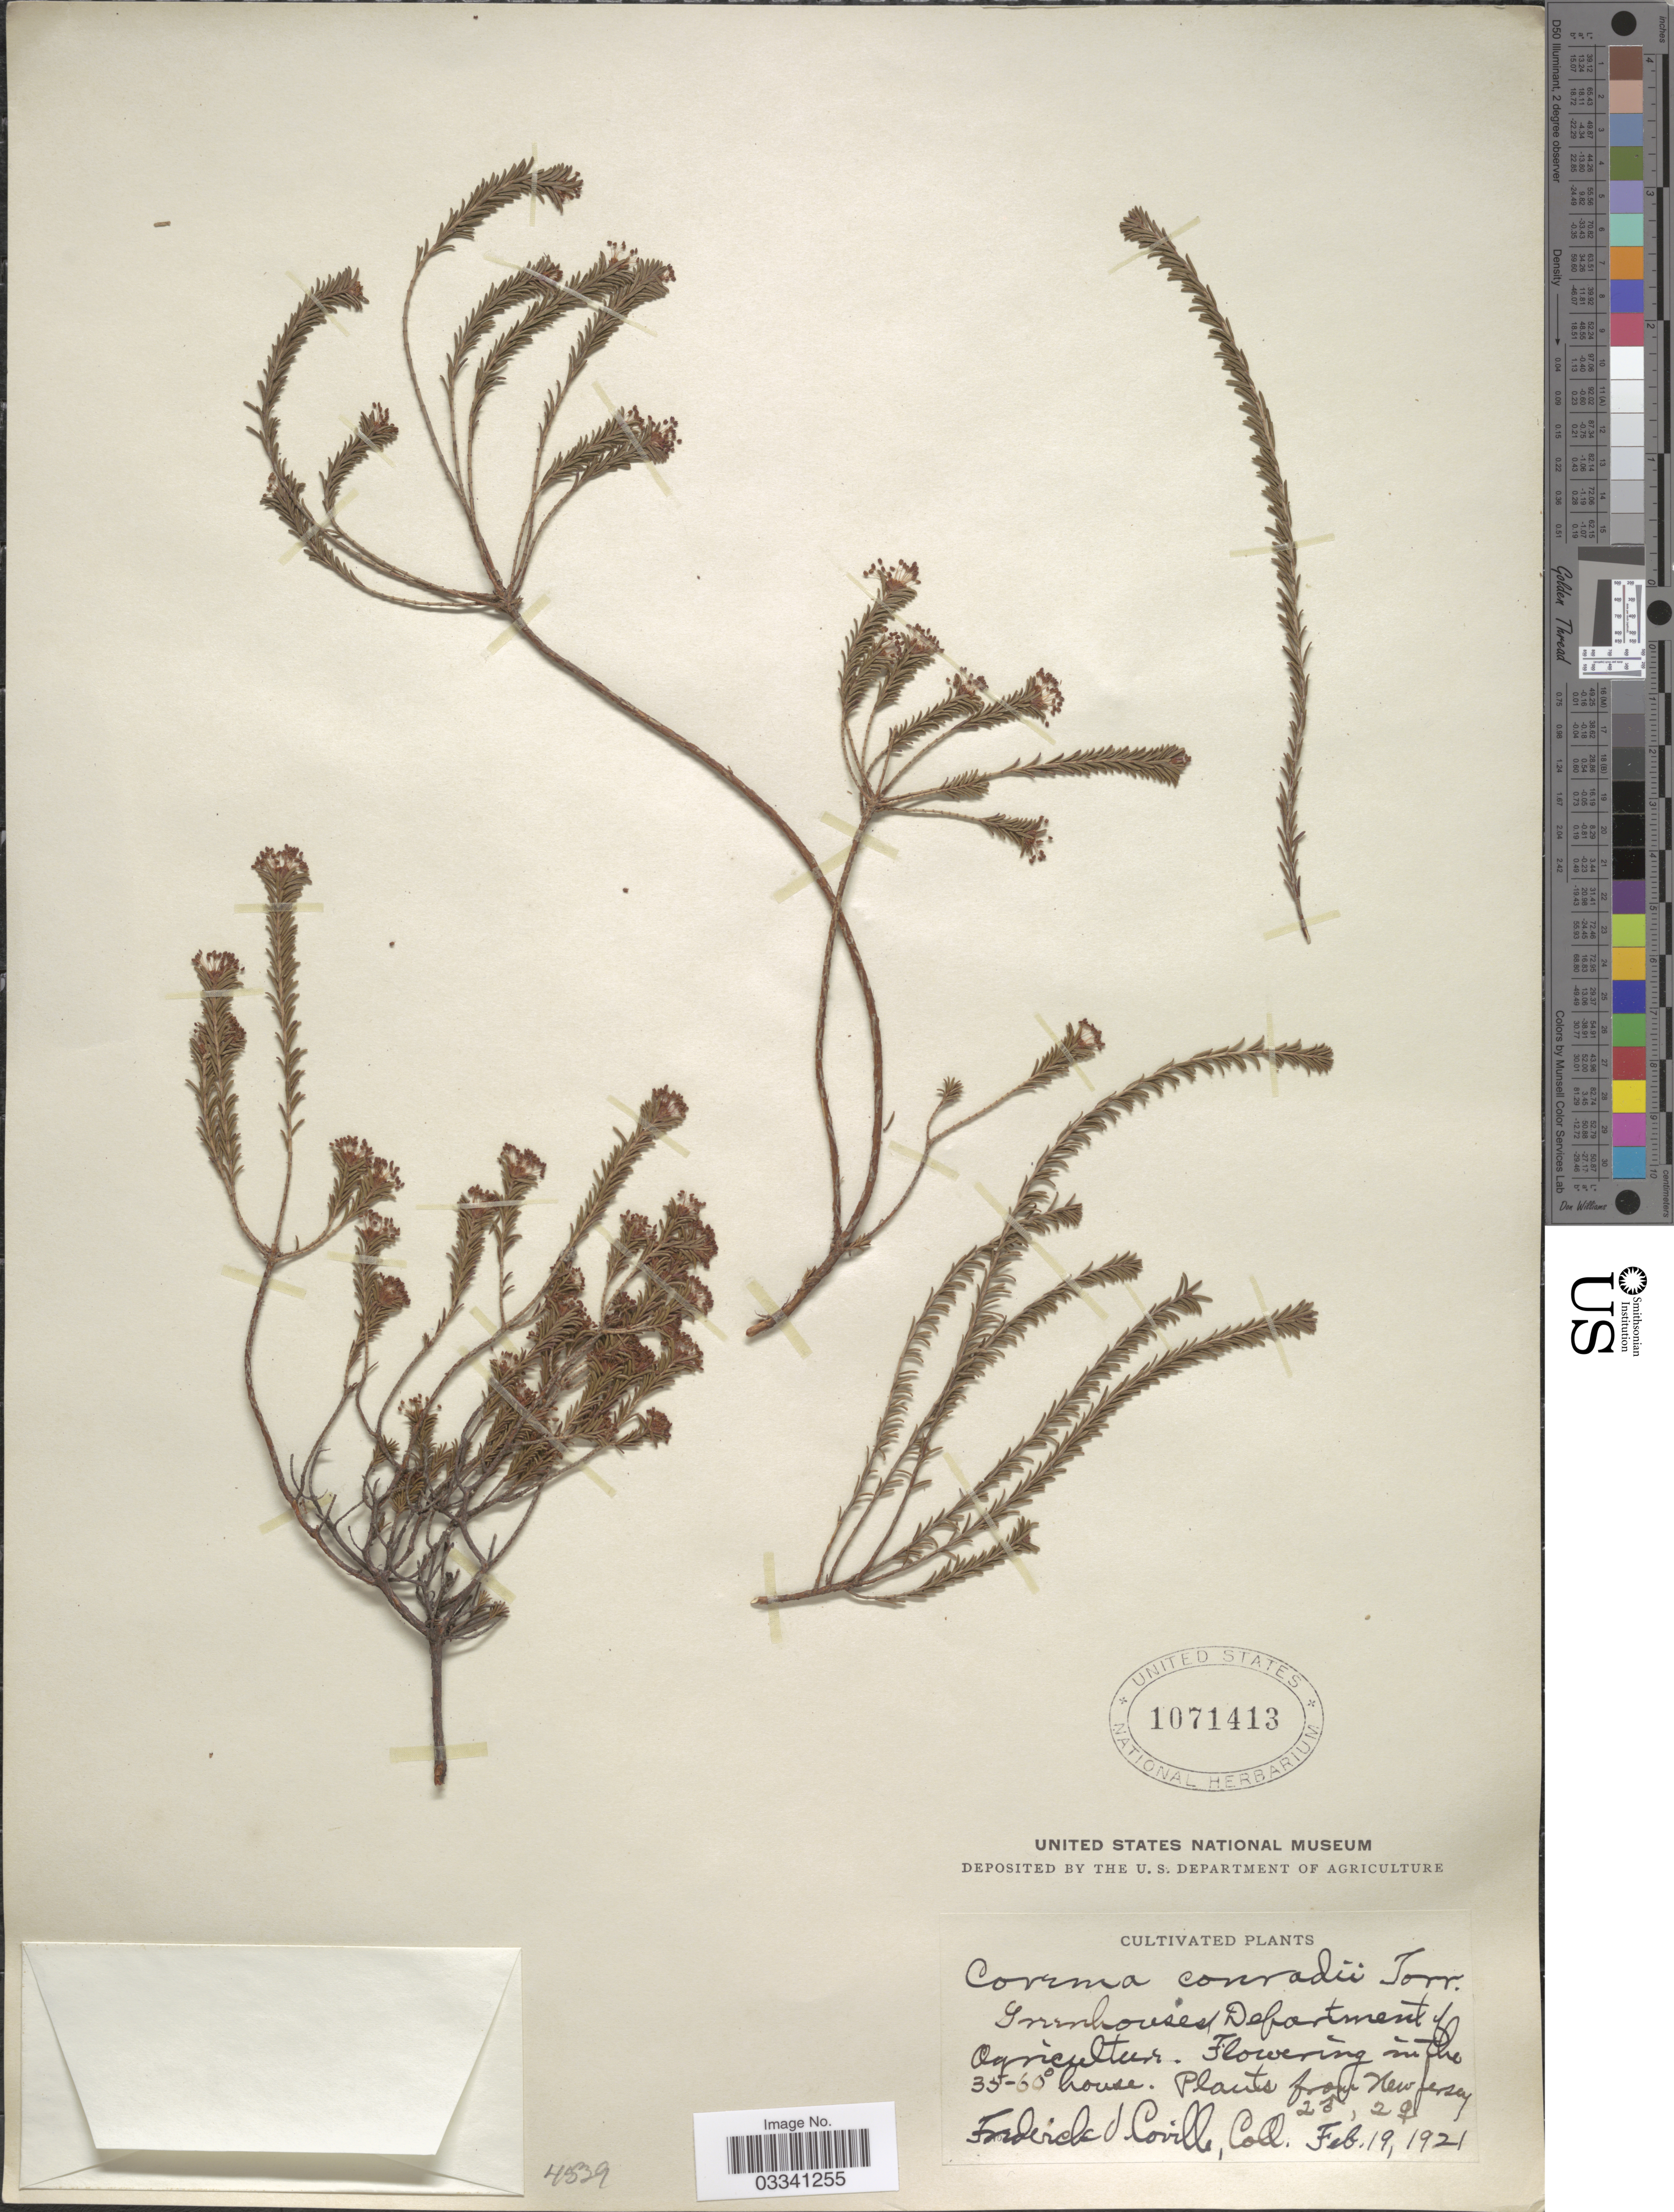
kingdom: Plantae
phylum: Tracheophyta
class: Magnoliopsida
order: Ericales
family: Ericaceae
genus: Corema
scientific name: Corema conradii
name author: Torr.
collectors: F. V. Coville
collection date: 1921-02-19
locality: Greenhouses, Department of Agriculture. 35-60º house [unsure placement]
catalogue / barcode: US 1071413